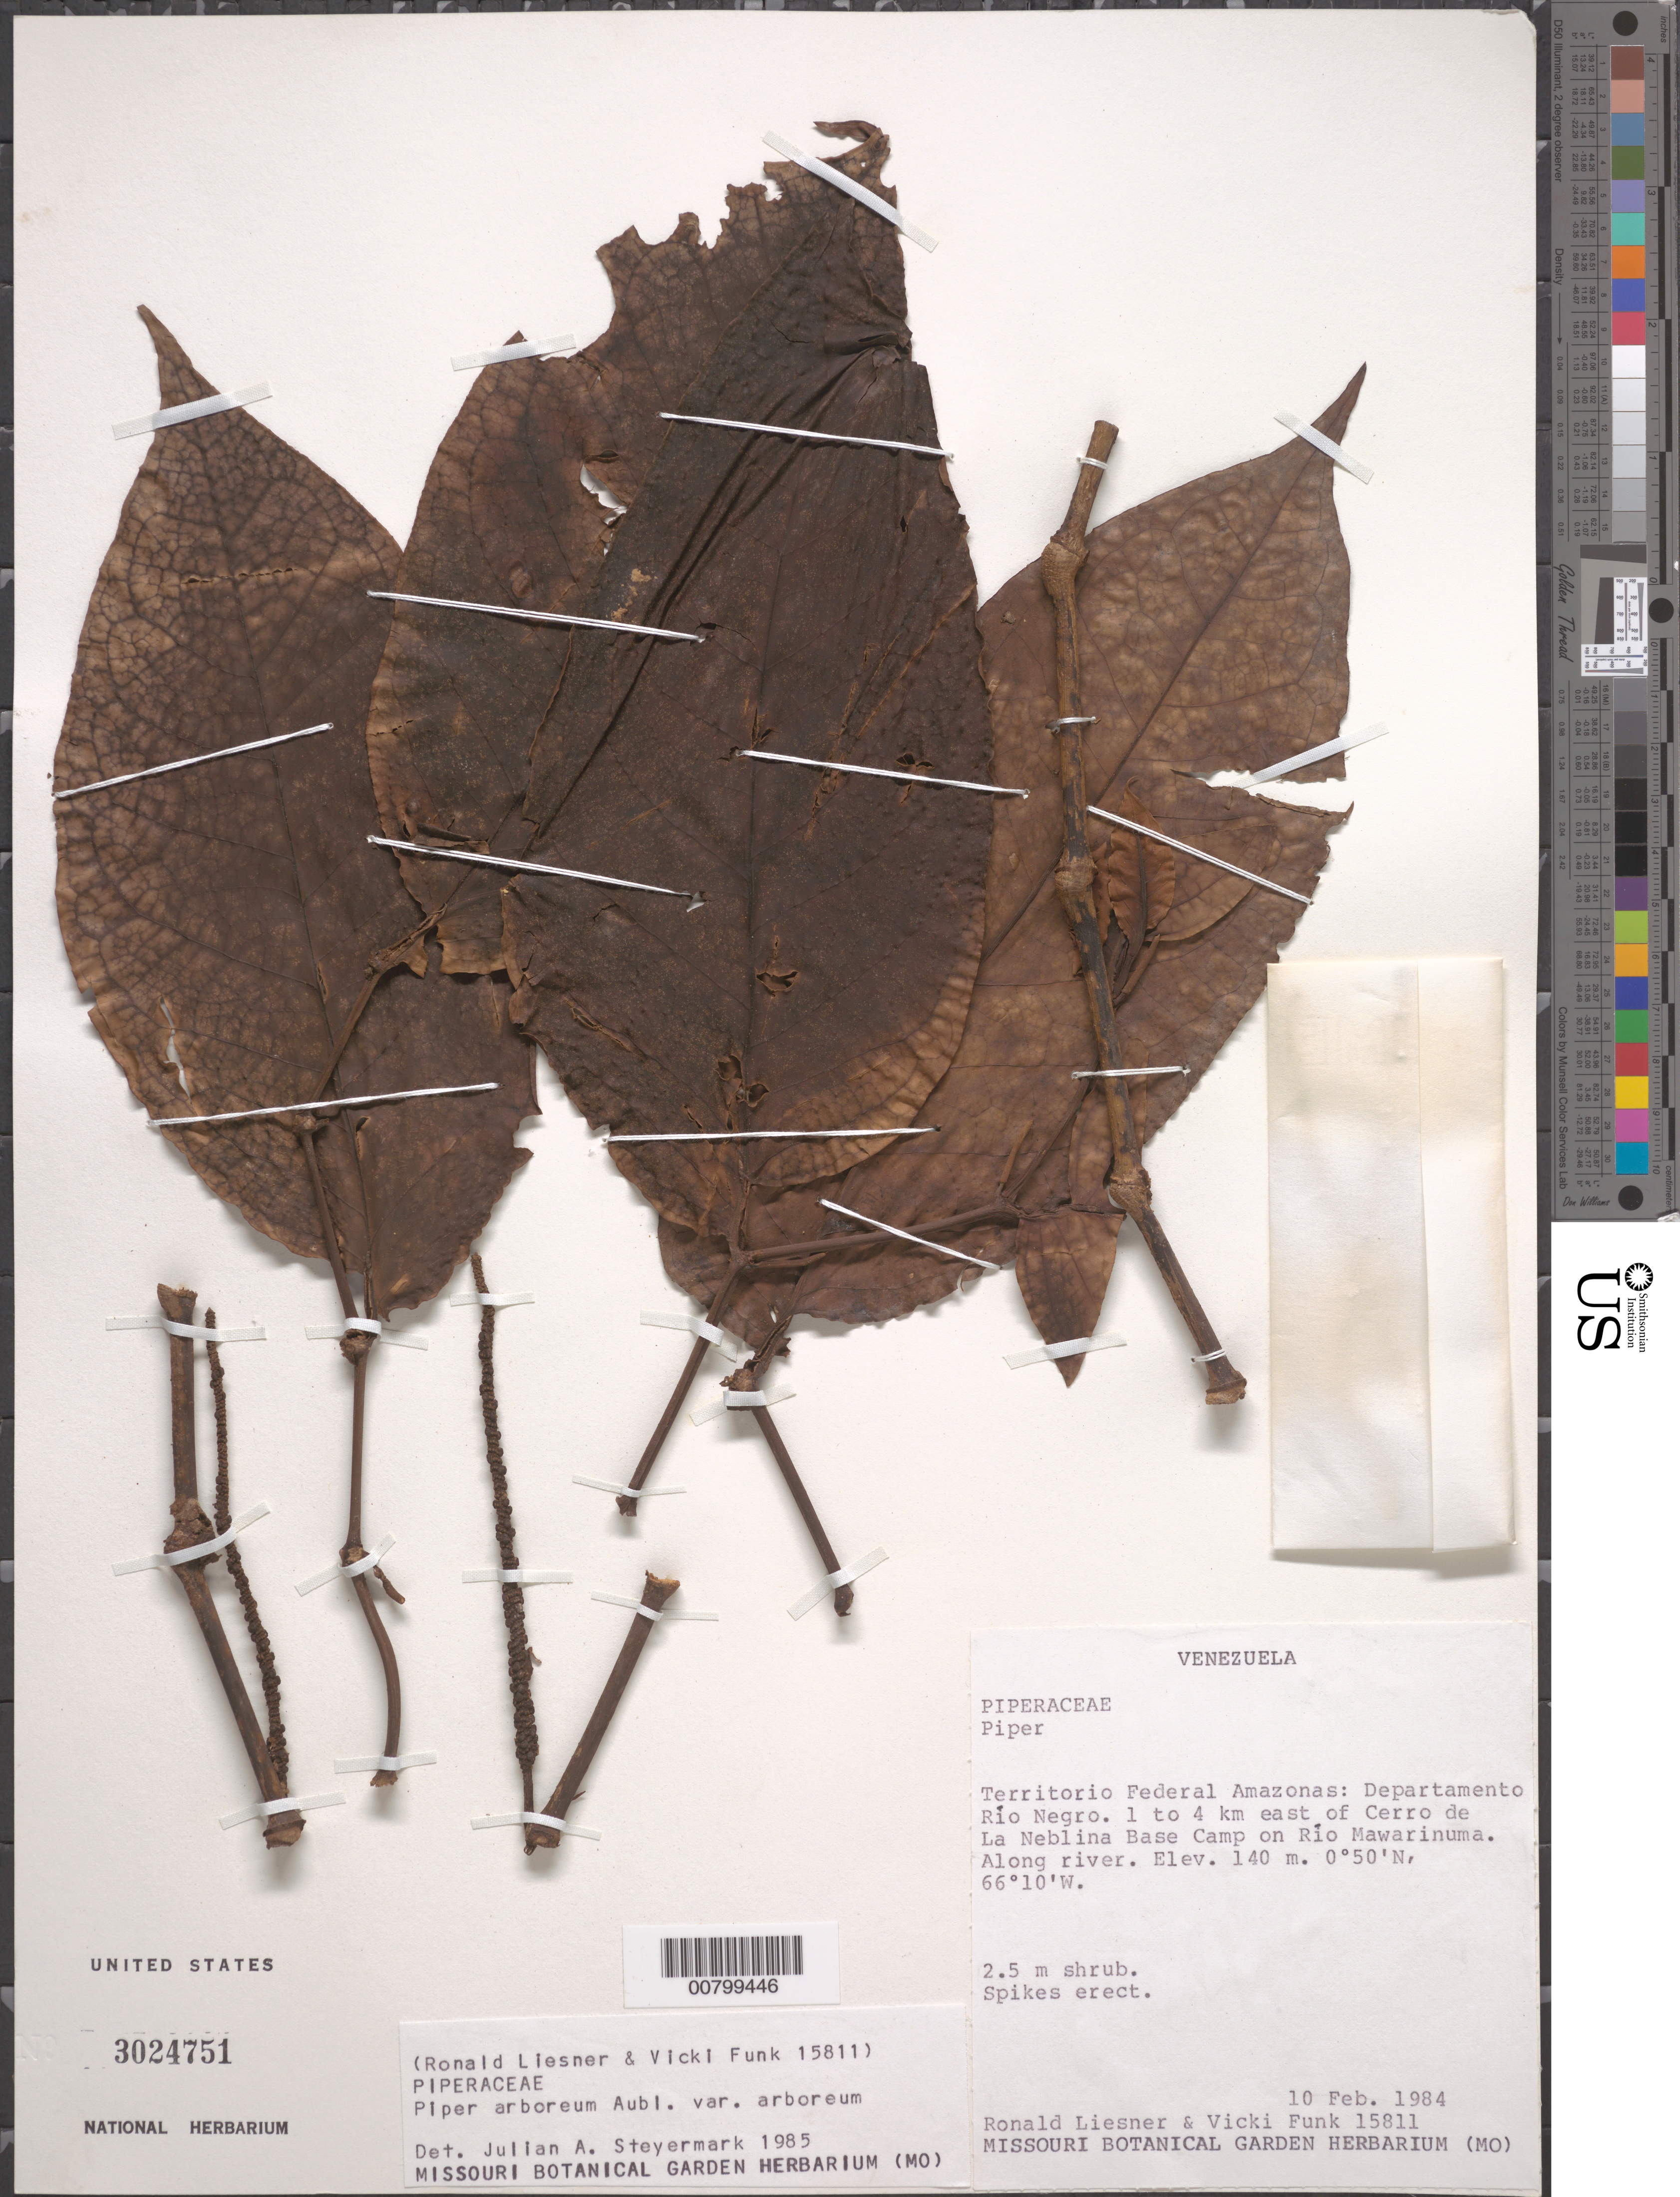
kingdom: Plantae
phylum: Tracheophyta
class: Magnoliopsida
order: Piperales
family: Piperaceae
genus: Piper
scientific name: Piper arboreum var. arboreum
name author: Aubl.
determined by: Steyermark, Julian A., (VEN)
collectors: R. L. Liesner & V. Funk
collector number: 15811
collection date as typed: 10-Feb-84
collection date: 1984-02-10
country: Venezuela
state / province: Amazonas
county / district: Río Negro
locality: Río Mawarinuma, 1-4 km E of Cerro de La Neblina Base Camp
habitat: Along river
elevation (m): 140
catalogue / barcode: US 3024751